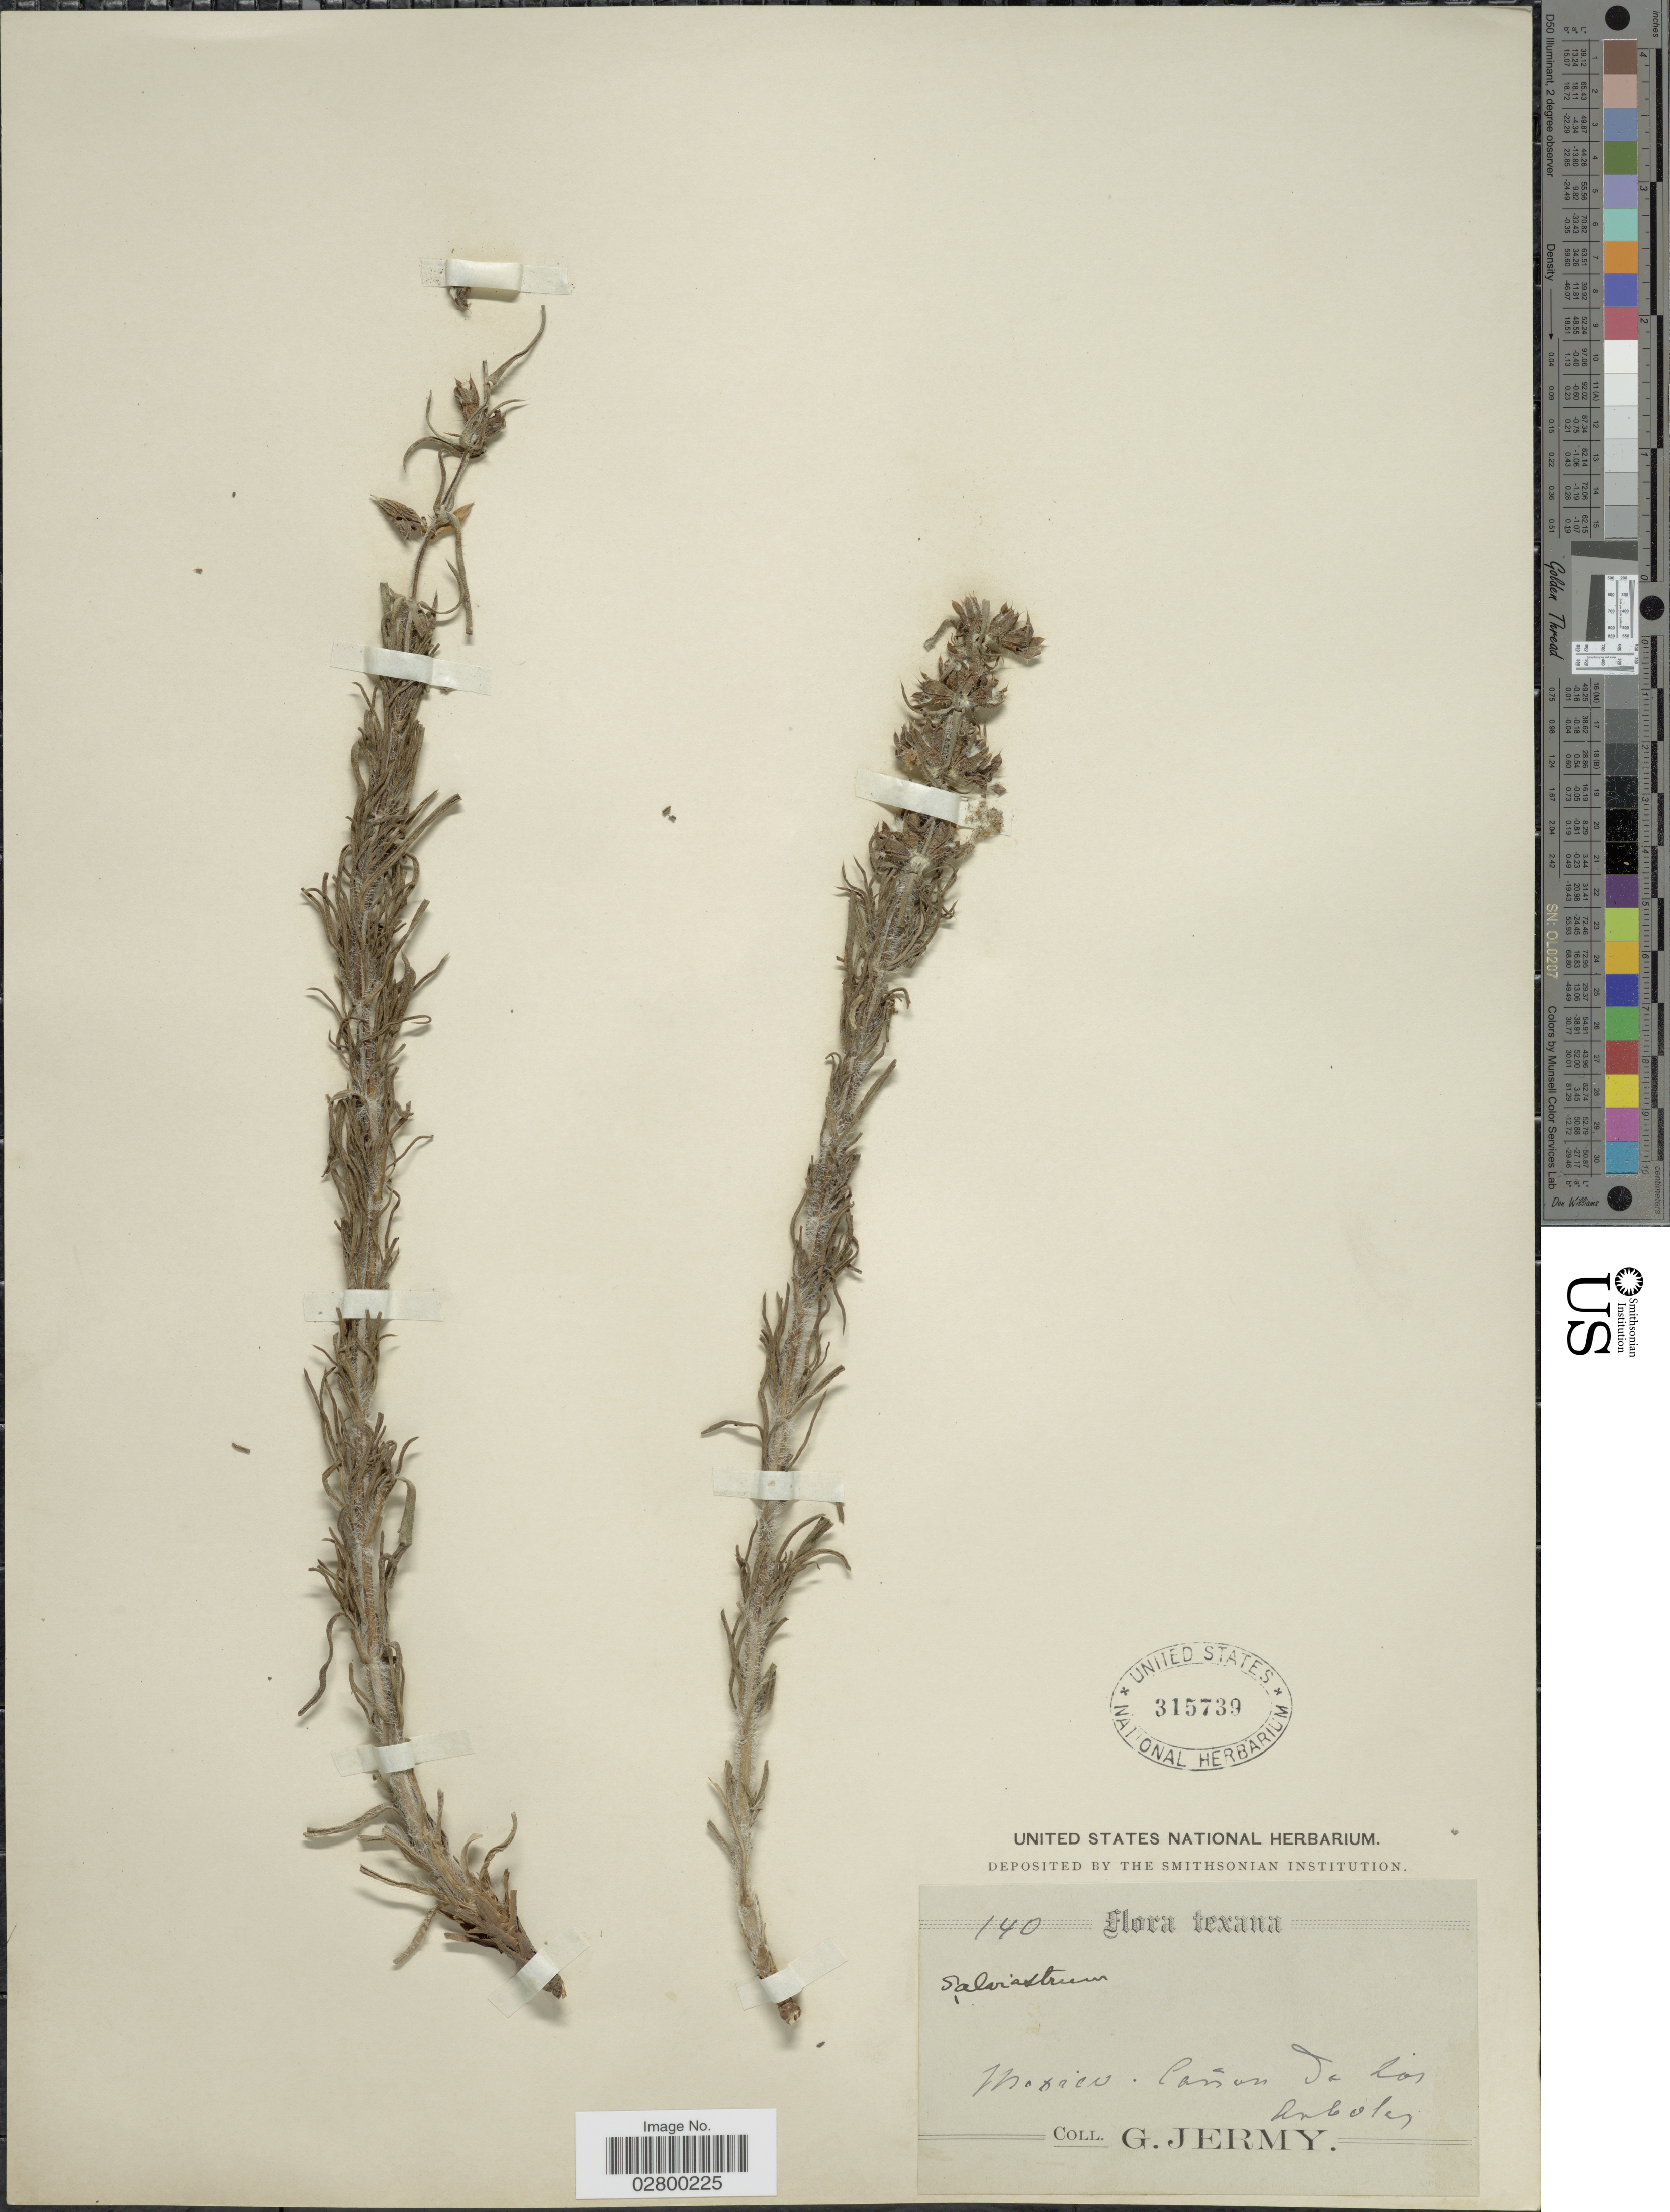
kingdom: Plantae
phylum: Tracheophyta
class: Magnoliopsida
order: Lamiales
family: Lamiaceae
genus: Salvia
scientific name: Salvia texana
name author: (Scheele) Torr.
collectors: G. Jermy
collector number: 140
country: Mexico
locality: Cañon de Los Ancoles.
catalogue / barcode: US 315739